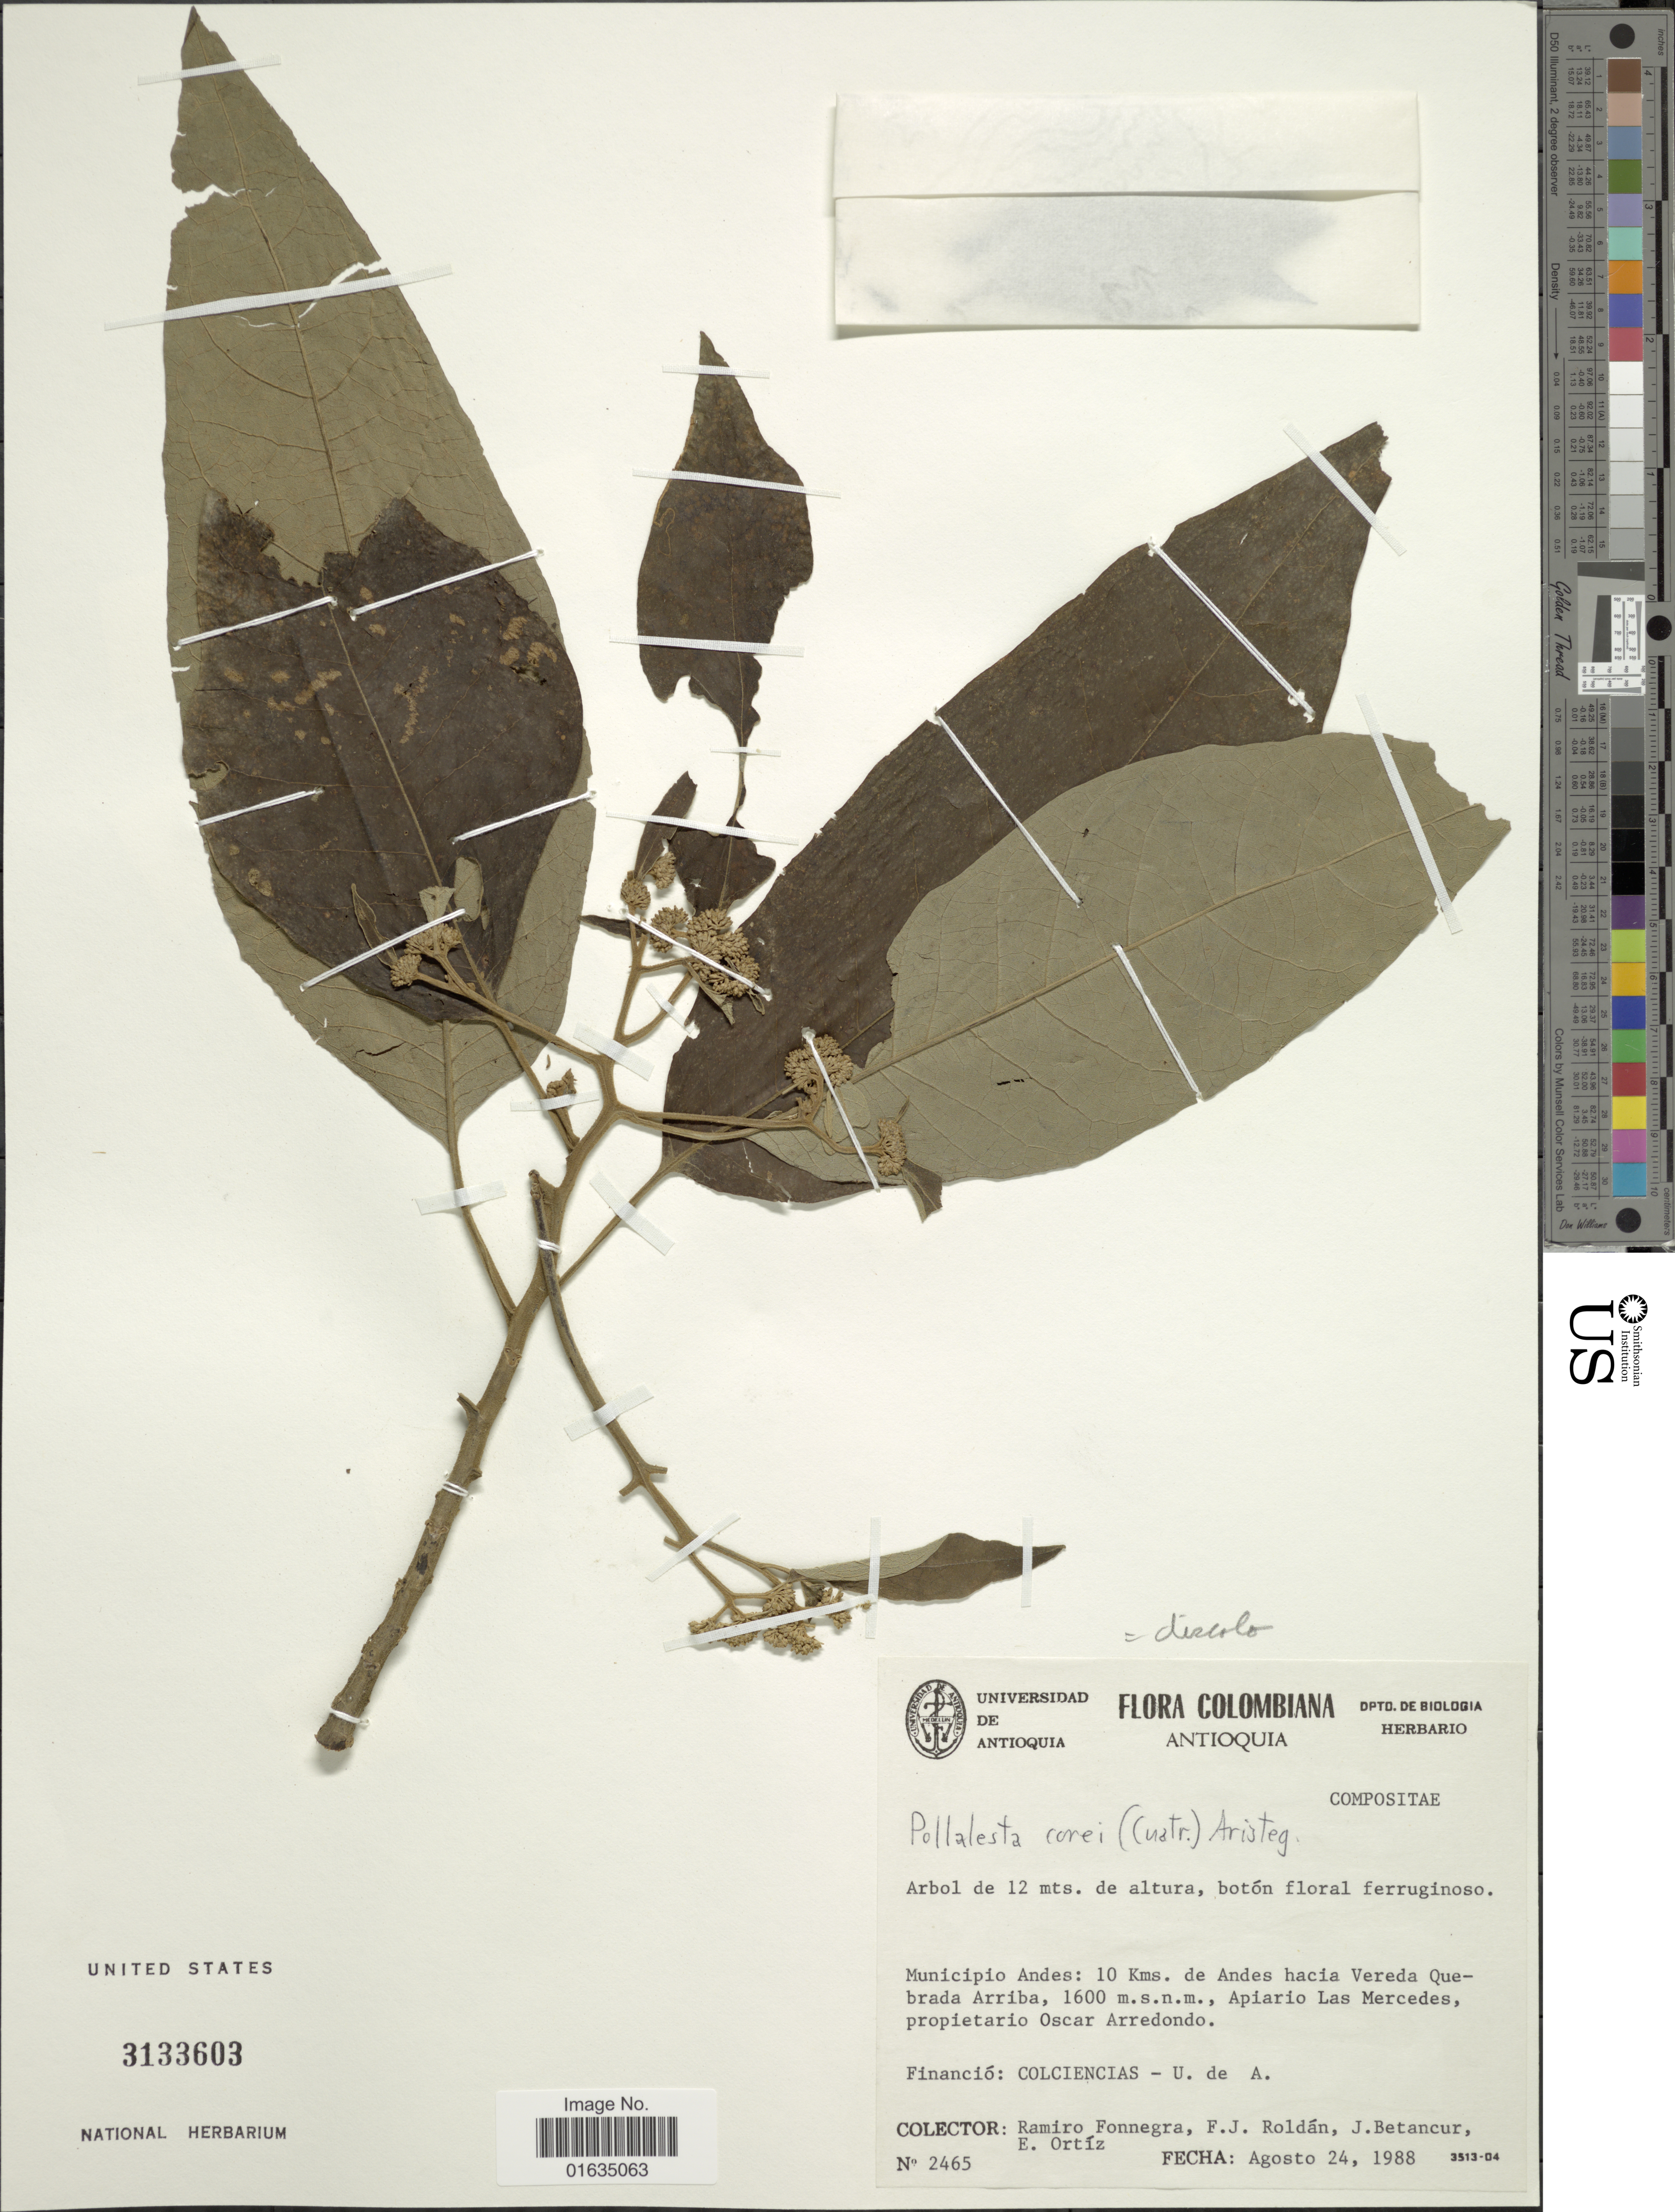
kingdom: Plantae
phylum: Tracheophyta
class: Magnoliopsida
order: Asterales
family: Asteraceae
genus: Pollalesta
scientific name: Pollalesta discolor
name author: (Kunth) Aristeg.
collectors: R. Fonnegra G., F. J. Roldán, J. Betancur & E. Ortíz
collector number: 2465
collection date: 1988-08-24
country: Colombia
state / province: Antioquia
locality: Colombiana, Municipio Andes, 10 kms de Andes hacia Vereda Quebrada Arriba, Apiario Las Mercedes, propietario Oscar Arredondo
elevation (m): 1600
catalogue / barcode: US 3133603